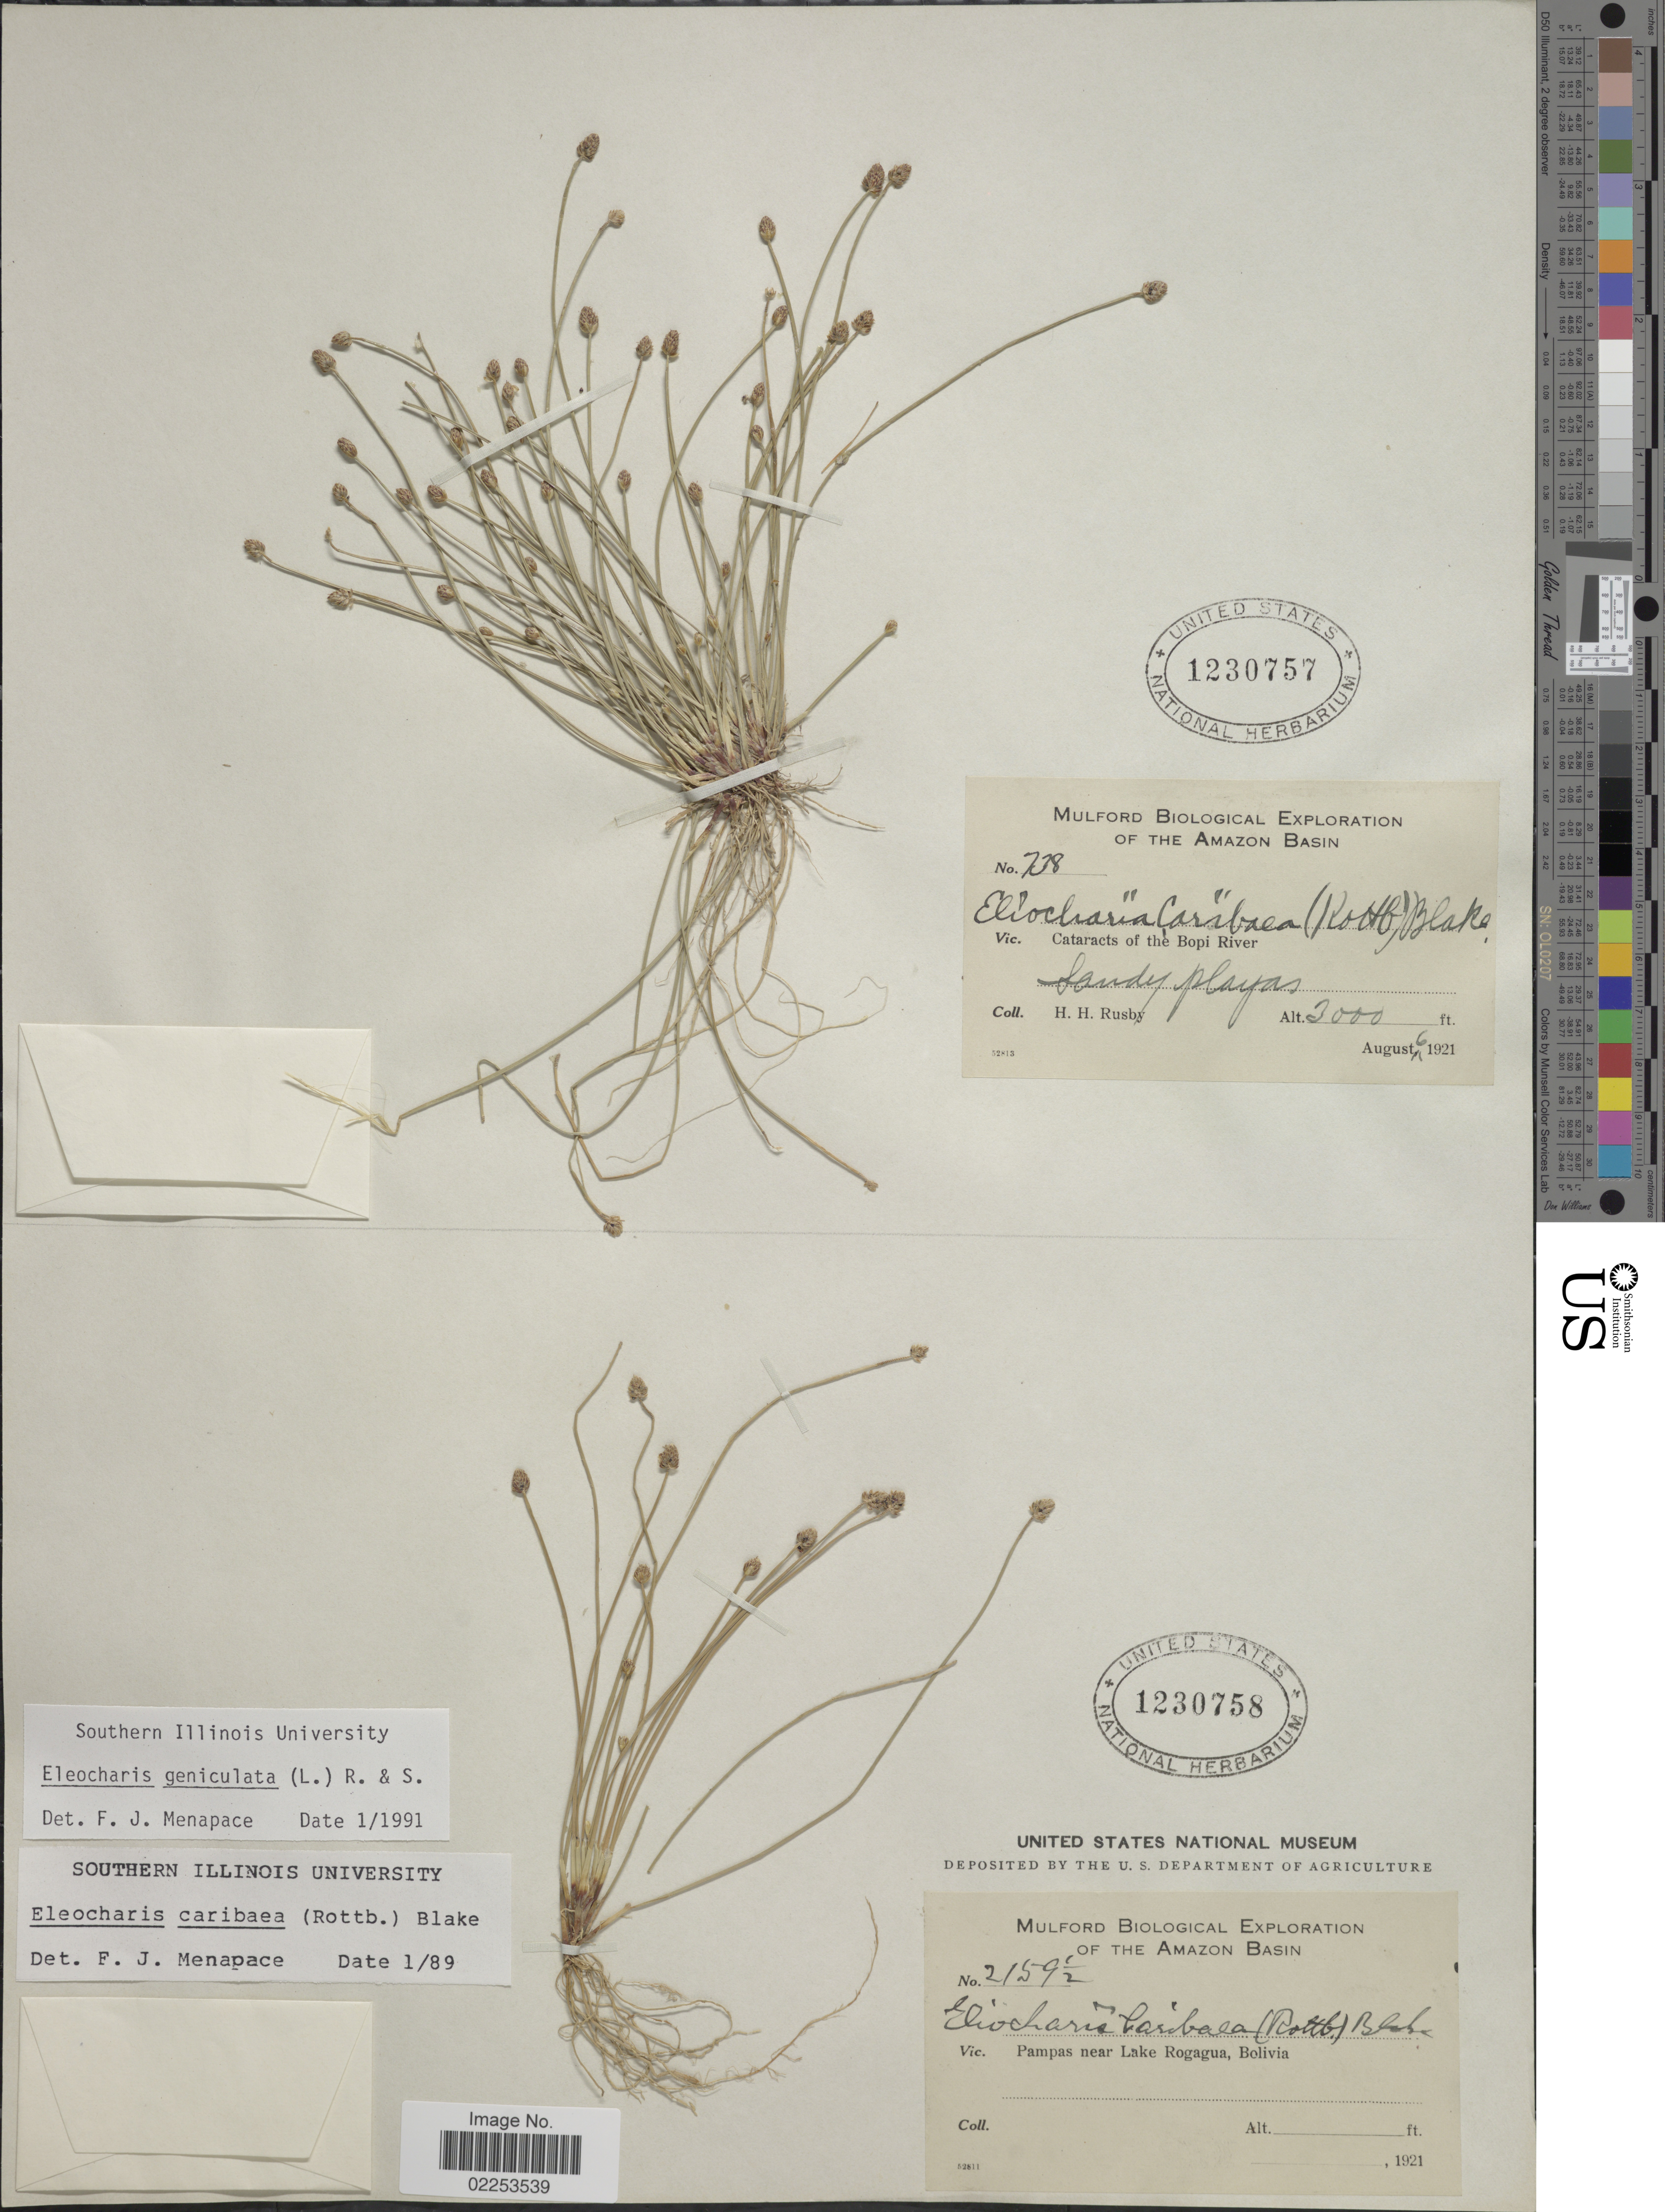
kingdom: Plantae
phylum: Tracheophyta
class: Liliopsida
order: Poales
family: Cyperaceae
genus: Eleocharis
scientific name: Eleocharis geniculata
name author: (L.) Roem. & Schult.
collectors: Mulford Biological Exploration of the Amazon Basin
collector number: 2159½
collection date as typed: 1921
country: Bolivia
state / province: Beni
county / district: José Ballivián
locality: Pampas near Lake Rogagua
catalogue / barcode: US 1230758-2